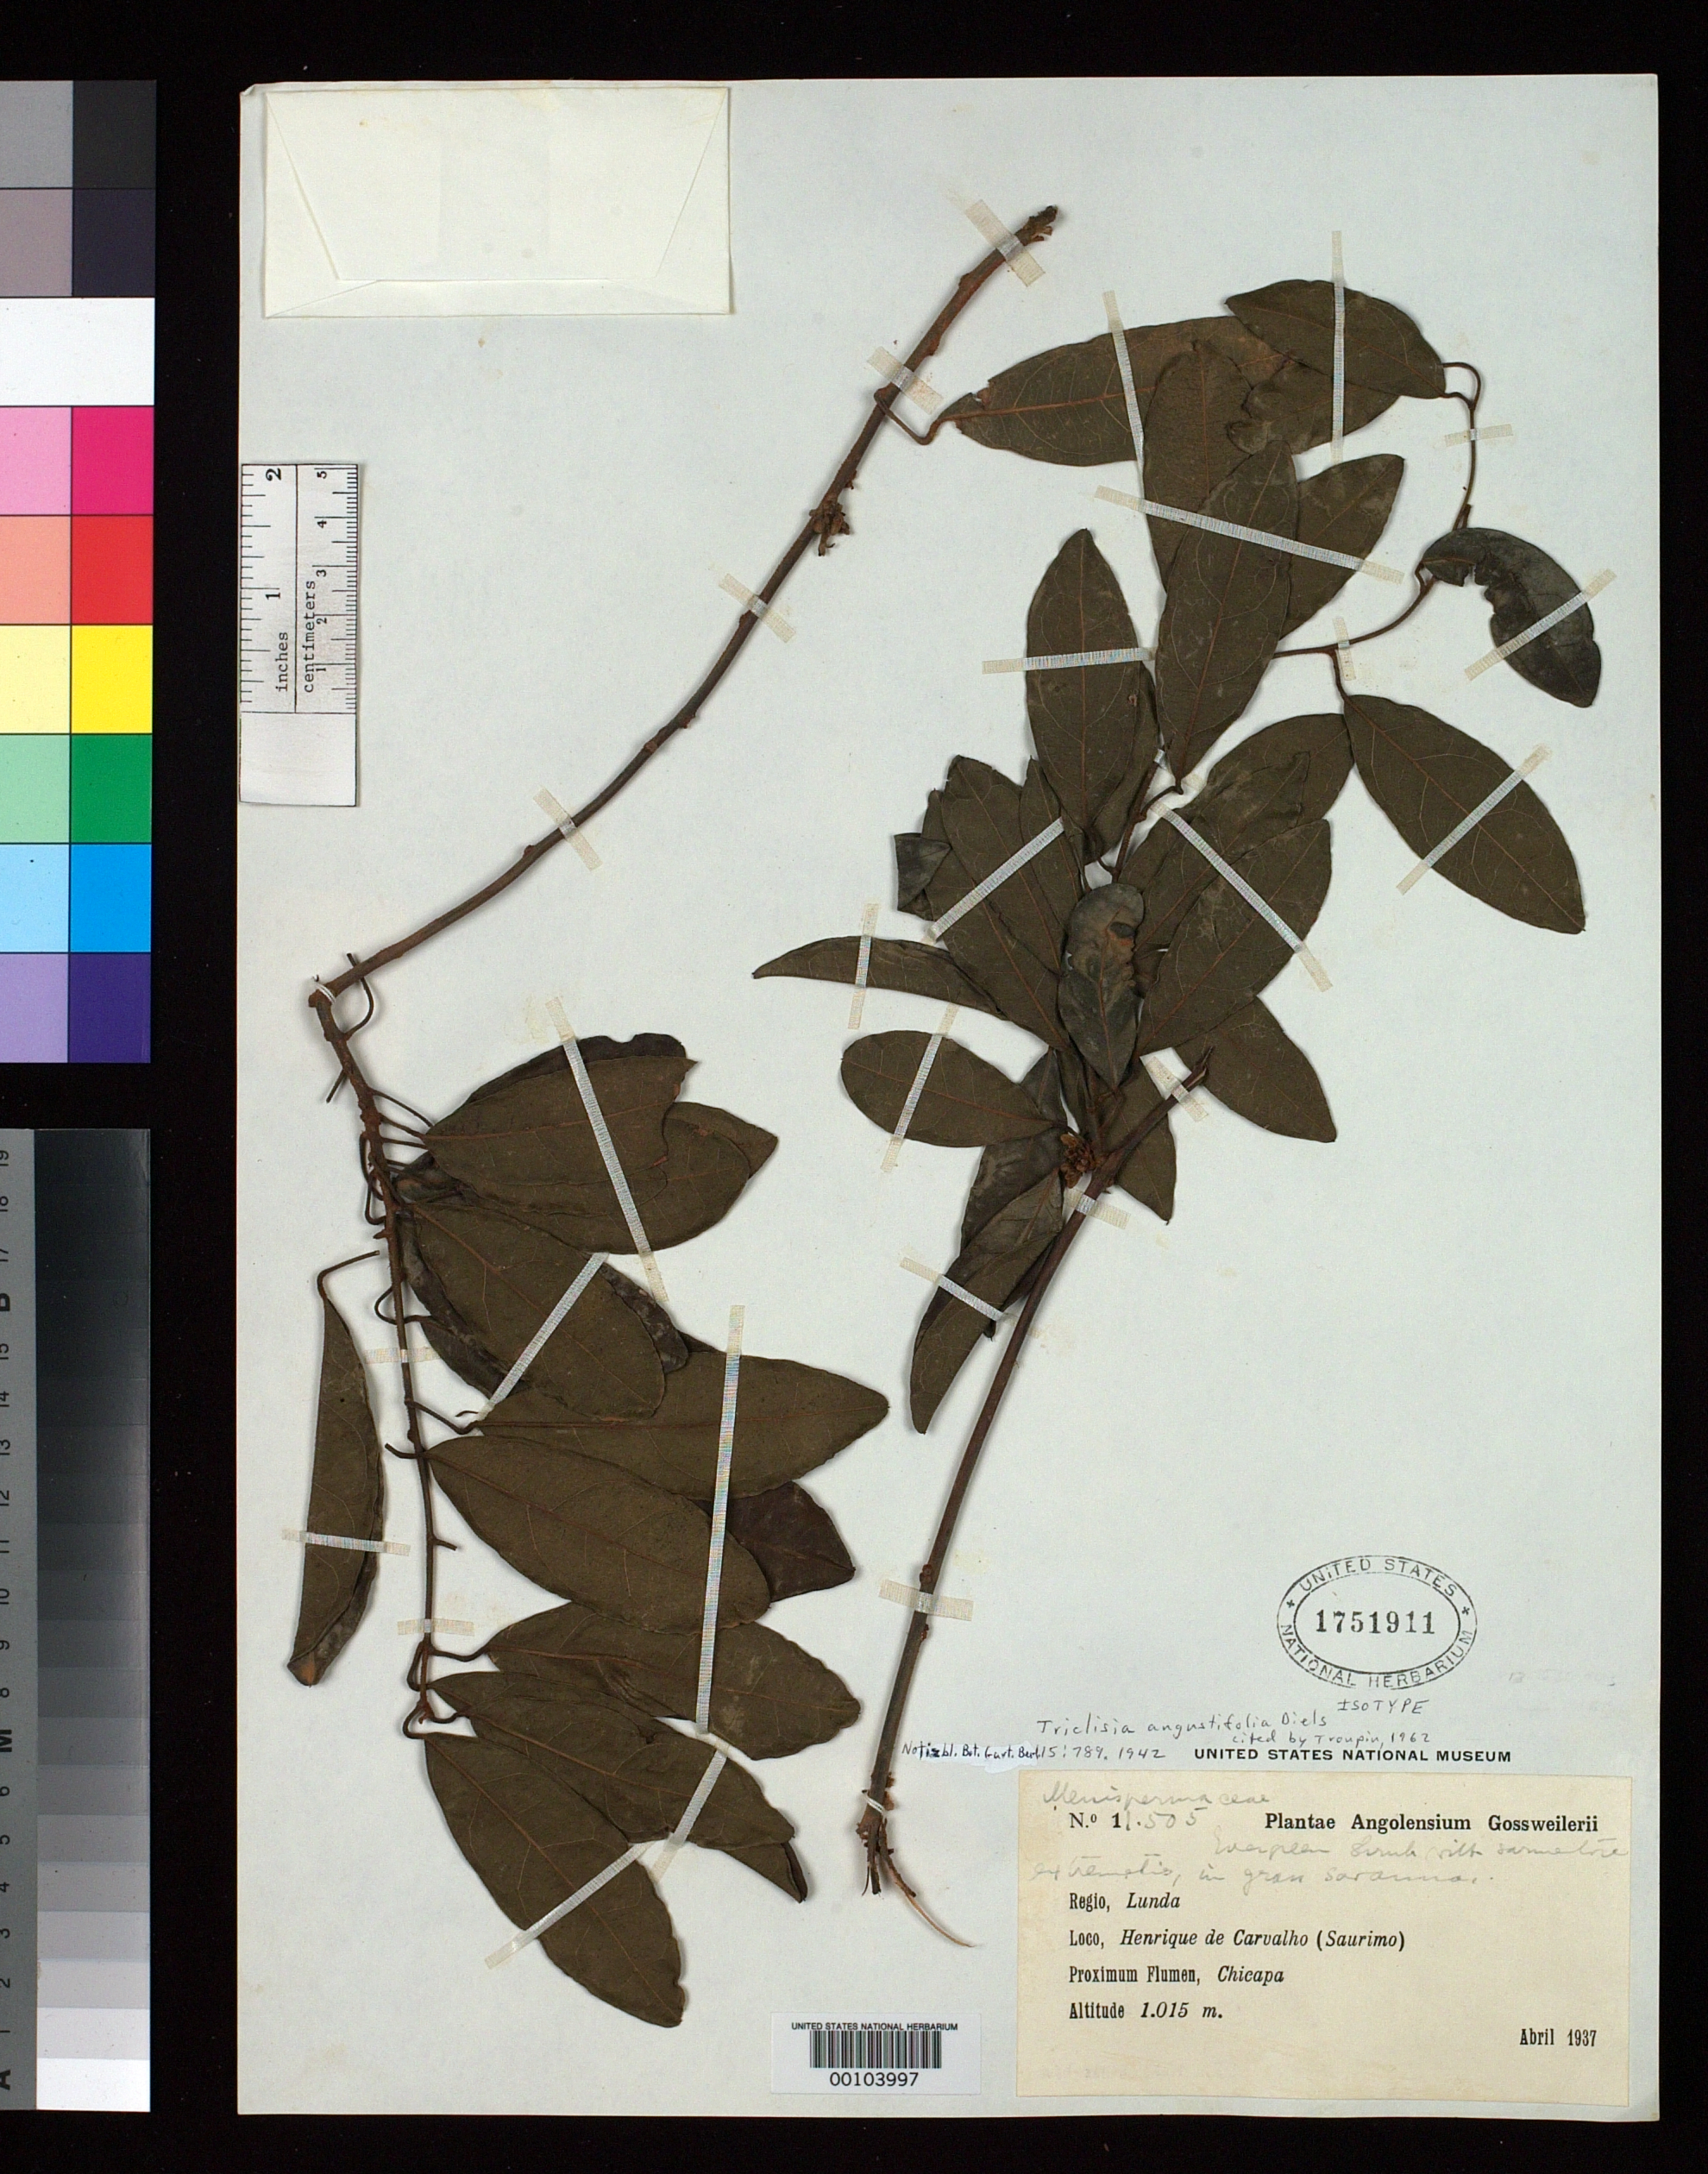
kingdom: Plantae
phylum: Tracheophyta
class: Magnoliopsida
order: Ranunculales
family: Menispermaceae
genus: Triclisia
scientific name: Triclisia angustifolia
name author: Diels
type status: Isotype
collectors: J. Gossweiler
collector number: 11505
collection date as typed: Apr 1937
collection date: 1937-04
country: Angola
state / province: Lunda Sul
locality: Pr. Fumen Chicapa, Pr. Henrique de Carvalho. [Henrique de Carvalho = Saurimo]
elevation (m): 1015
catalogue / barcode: US 1751911